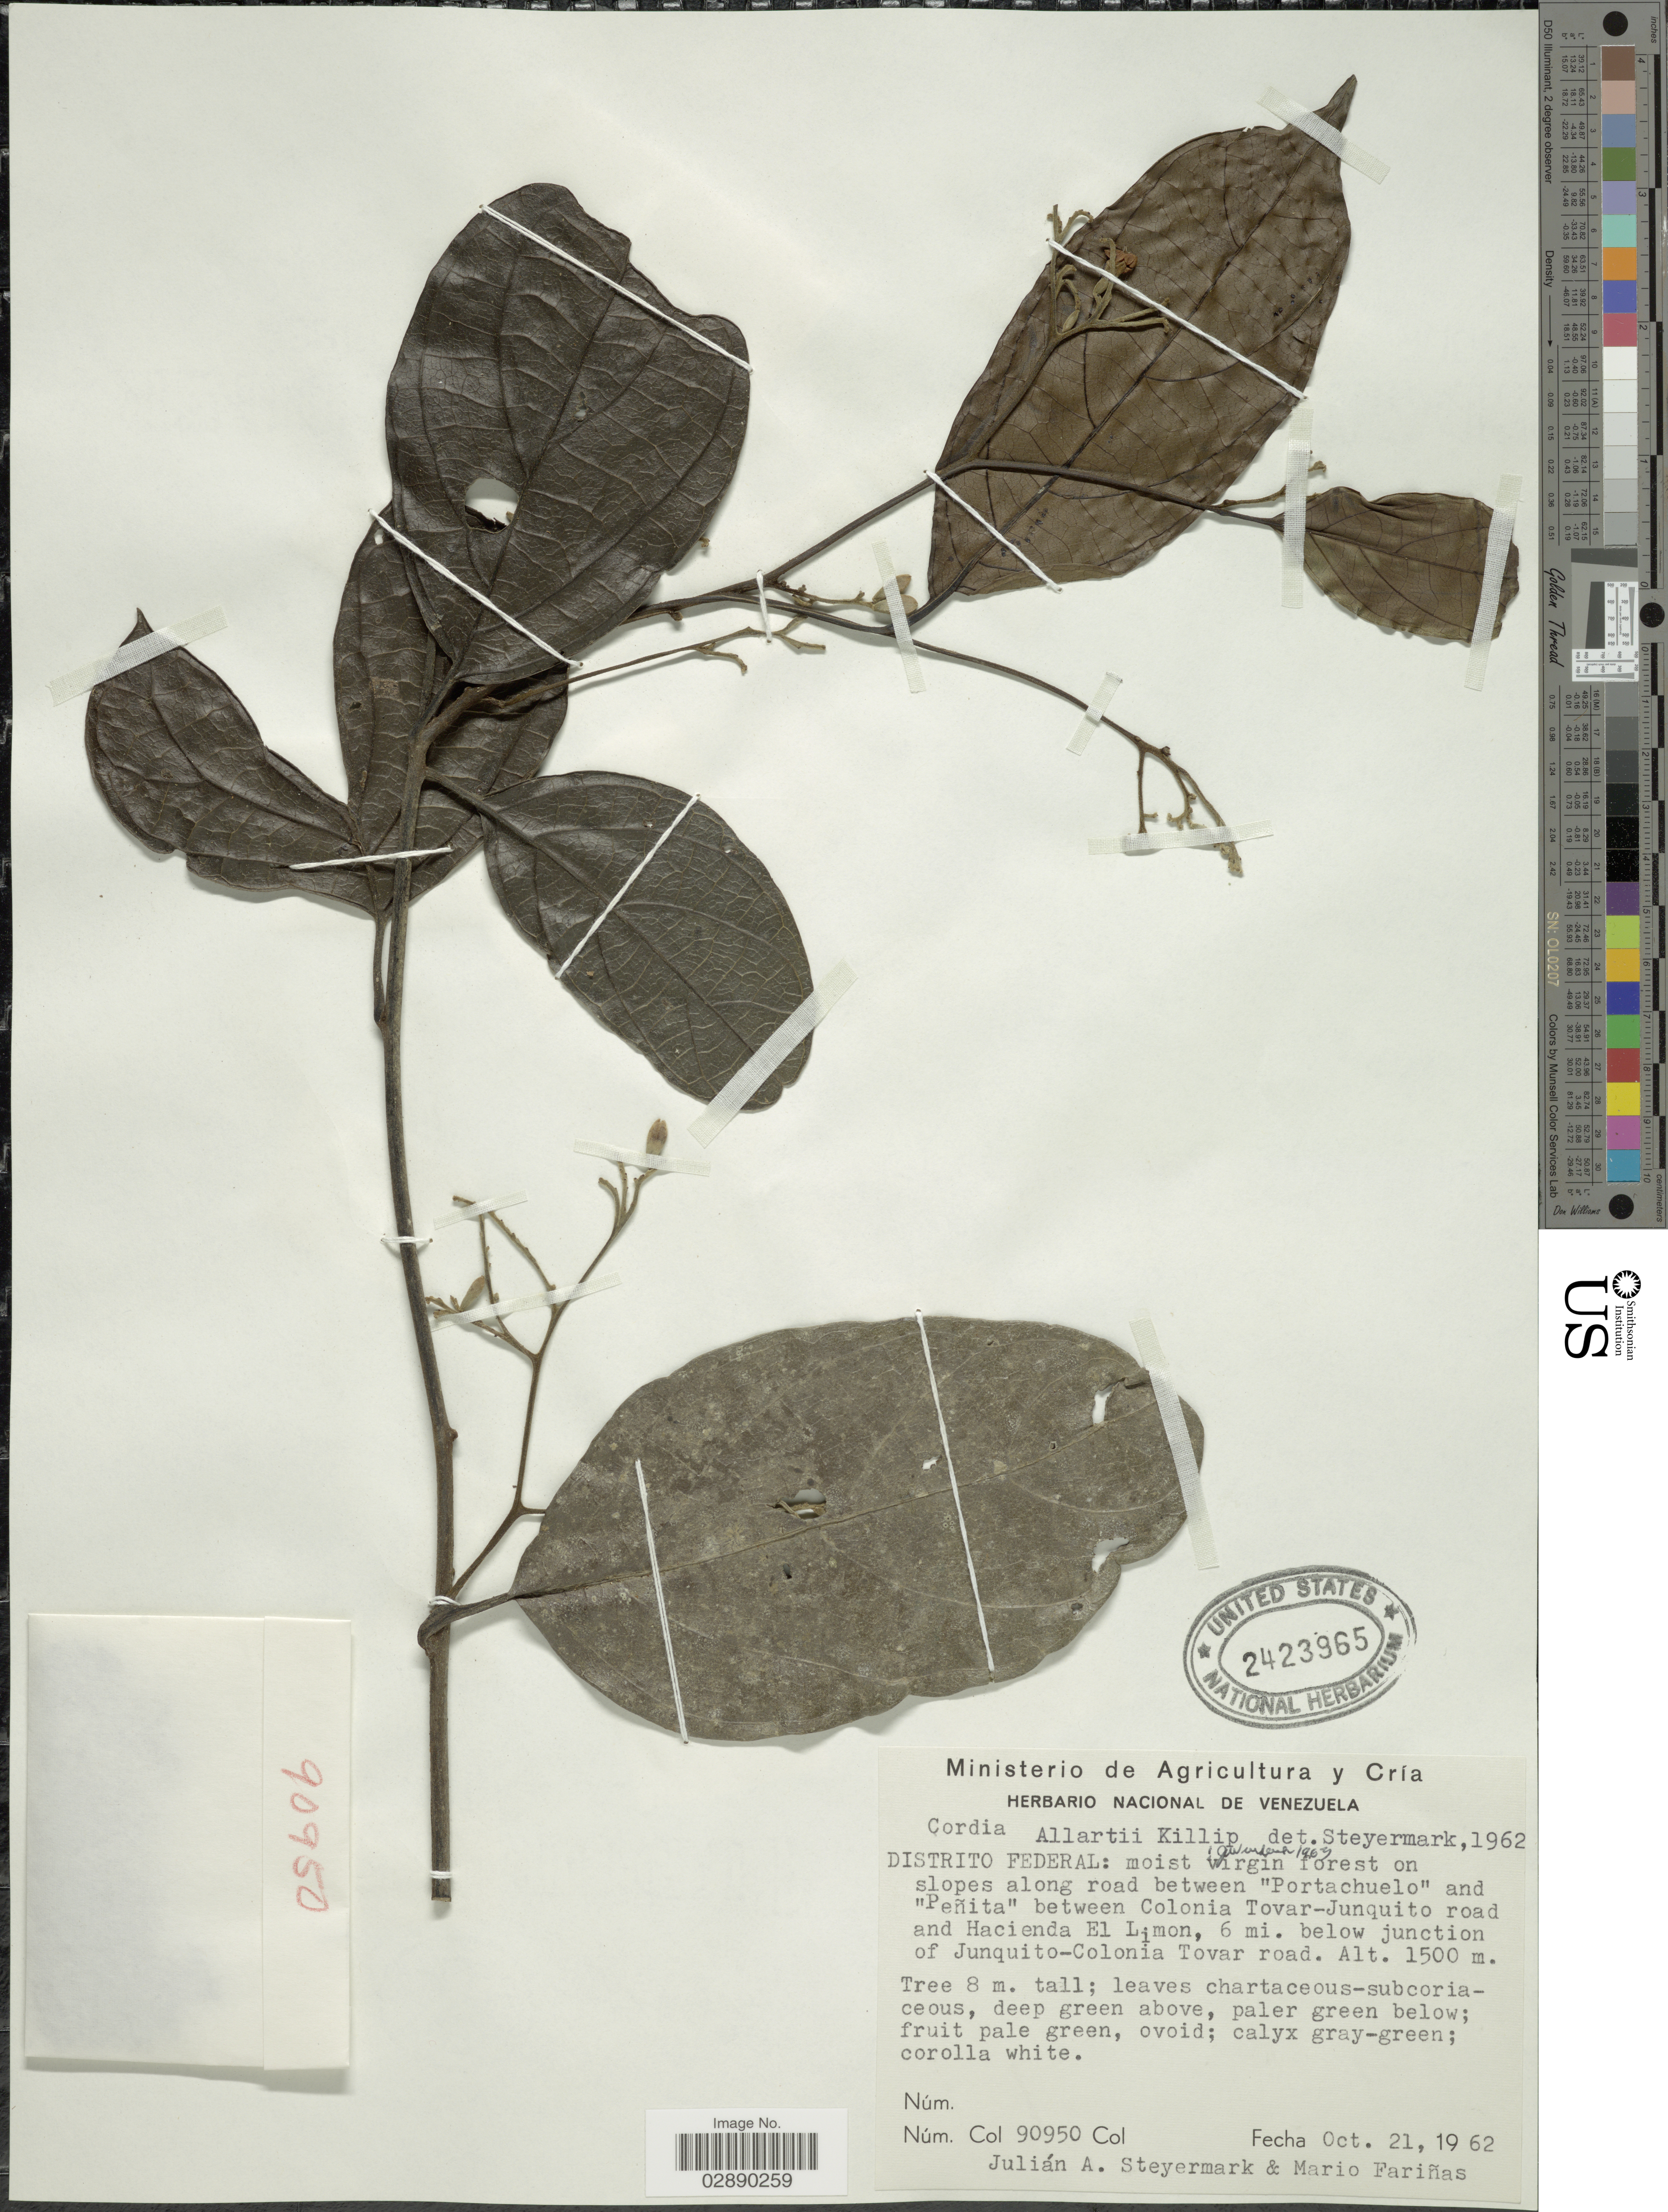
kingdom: Plantae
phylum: Tracheophyta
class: Magnoliopsida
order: Boraginales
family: Cordiaceae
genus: Cordia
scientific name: Cordia allartii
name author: Killip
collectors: J. Steyermark & M. Fariñas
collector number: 90950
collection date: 1962-10-21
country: Venezuela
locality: Distrito Federal: moist virgin forest on slopes along road between "Portachuelo" and "Peñita" between Colonia Tovar-Junquito road and Hacienda El Limon, 6 mi. below junction of Junquito-Colonia Tovar road.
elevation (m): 1500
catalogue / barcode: US 2423965